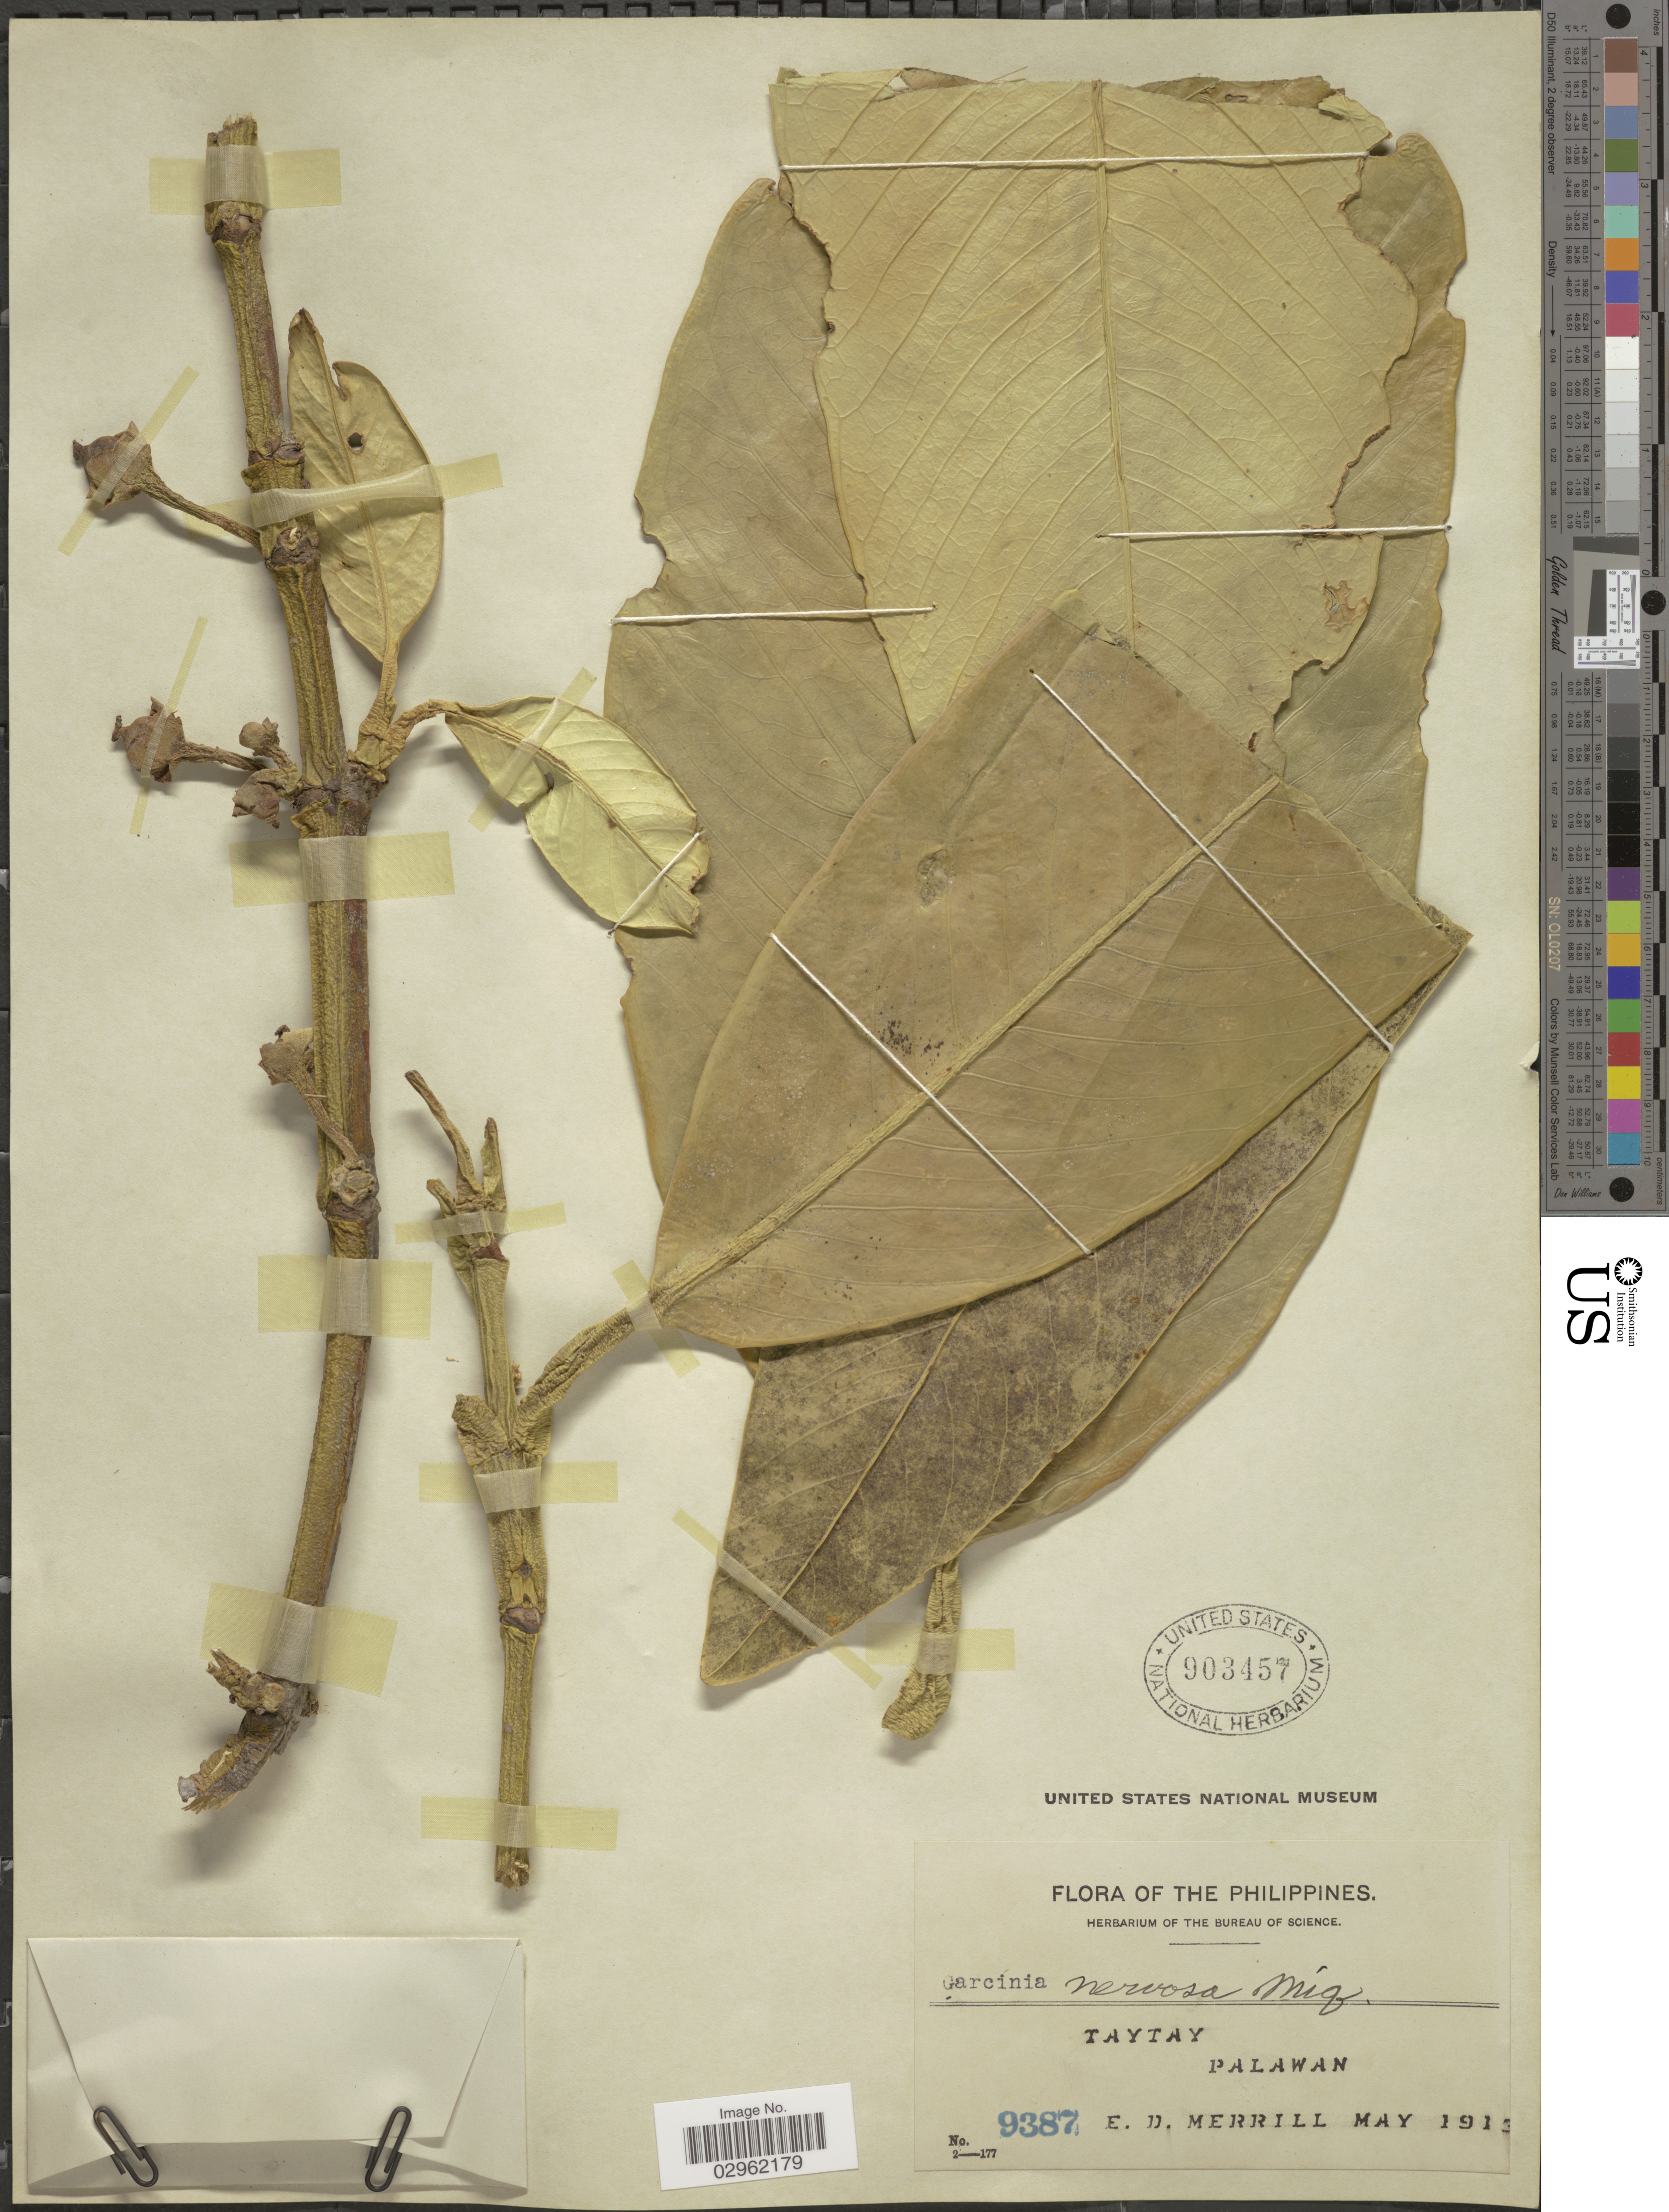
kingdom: Plantae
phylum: Tracheophyta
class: Magnoliopsida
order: Malpighiales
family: Clusiaceae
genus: Garcinia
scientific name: Garcinia nervosa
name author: Miq.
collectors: E. D. Merrill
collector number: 9387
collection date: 1913-05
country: Philippines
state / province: Mimaropa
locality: Taytay, Palawan.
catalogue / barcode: US 903457